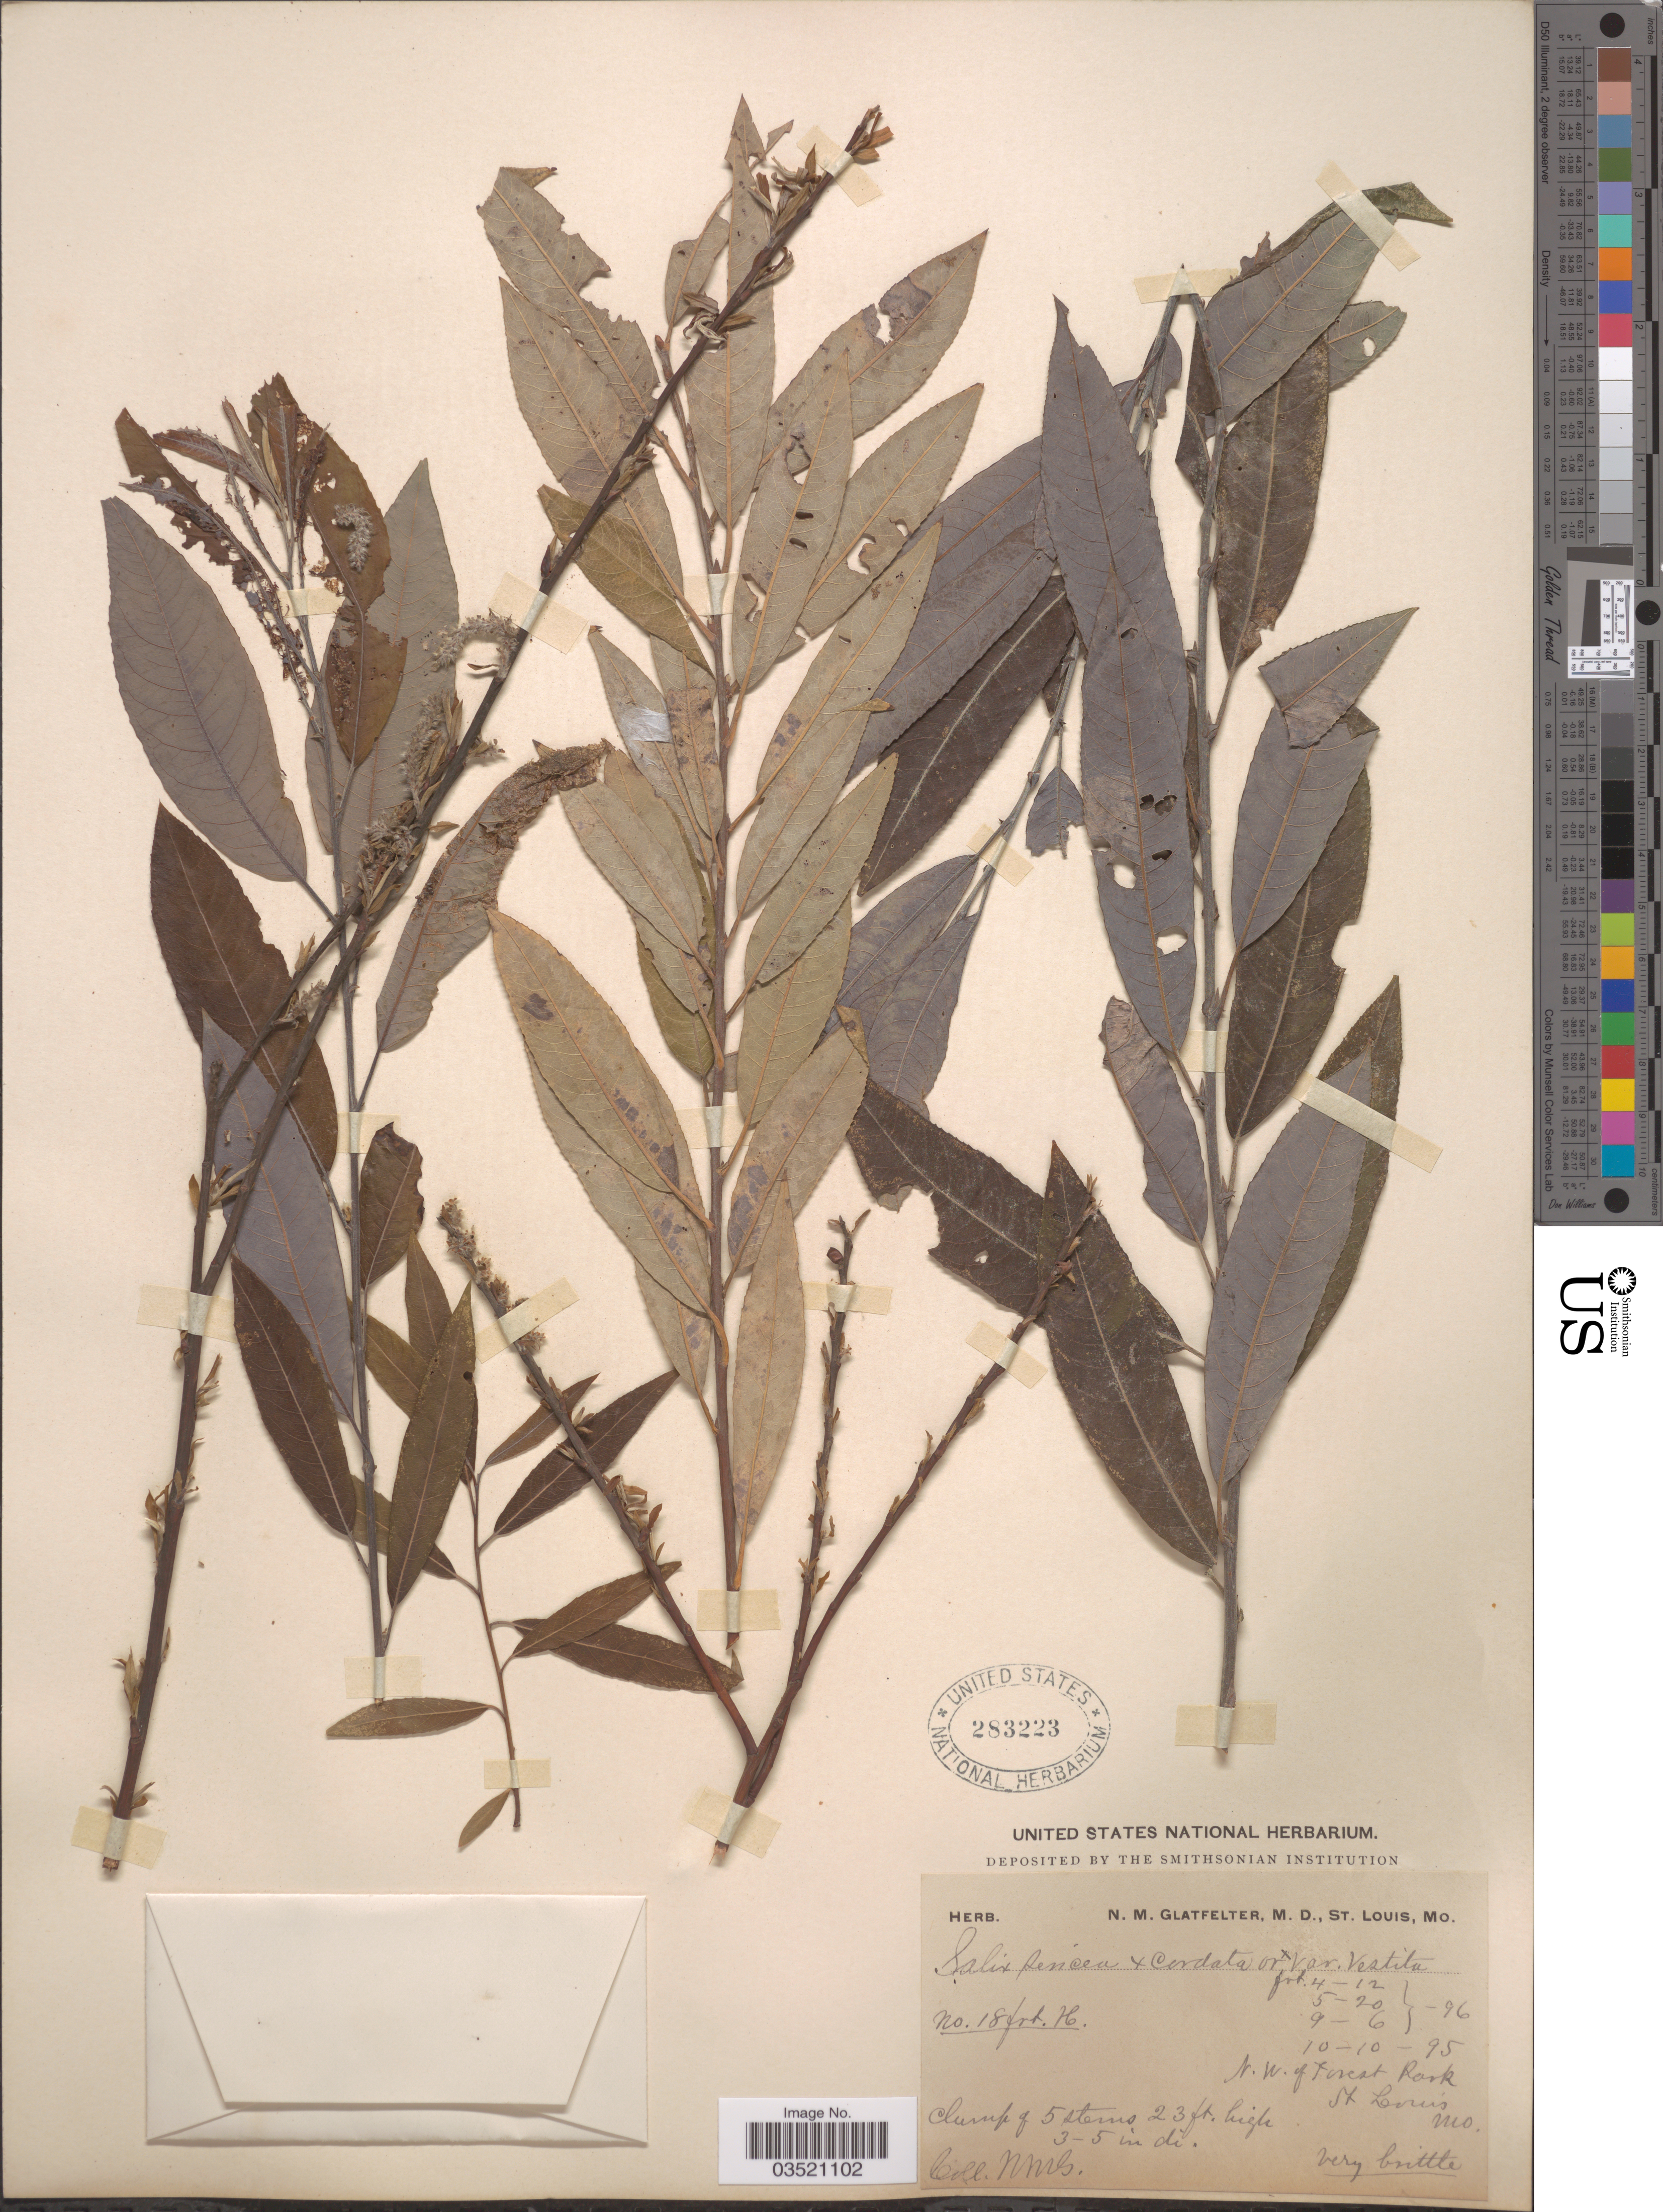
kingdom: Plantae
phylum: Tracheophyta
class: Magnoliopsida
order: Malpighiales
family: Salicaceae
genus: Salix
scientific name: Salix sericea x S. cordata Michx.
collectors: N. M. Glatfelter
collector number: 18?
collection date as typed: Transcribed d/m/y: 10/10/95 to 9/9/96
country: United States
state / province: Missouri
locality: N.W. of forest park. St. Louis.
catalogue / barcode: US 283223